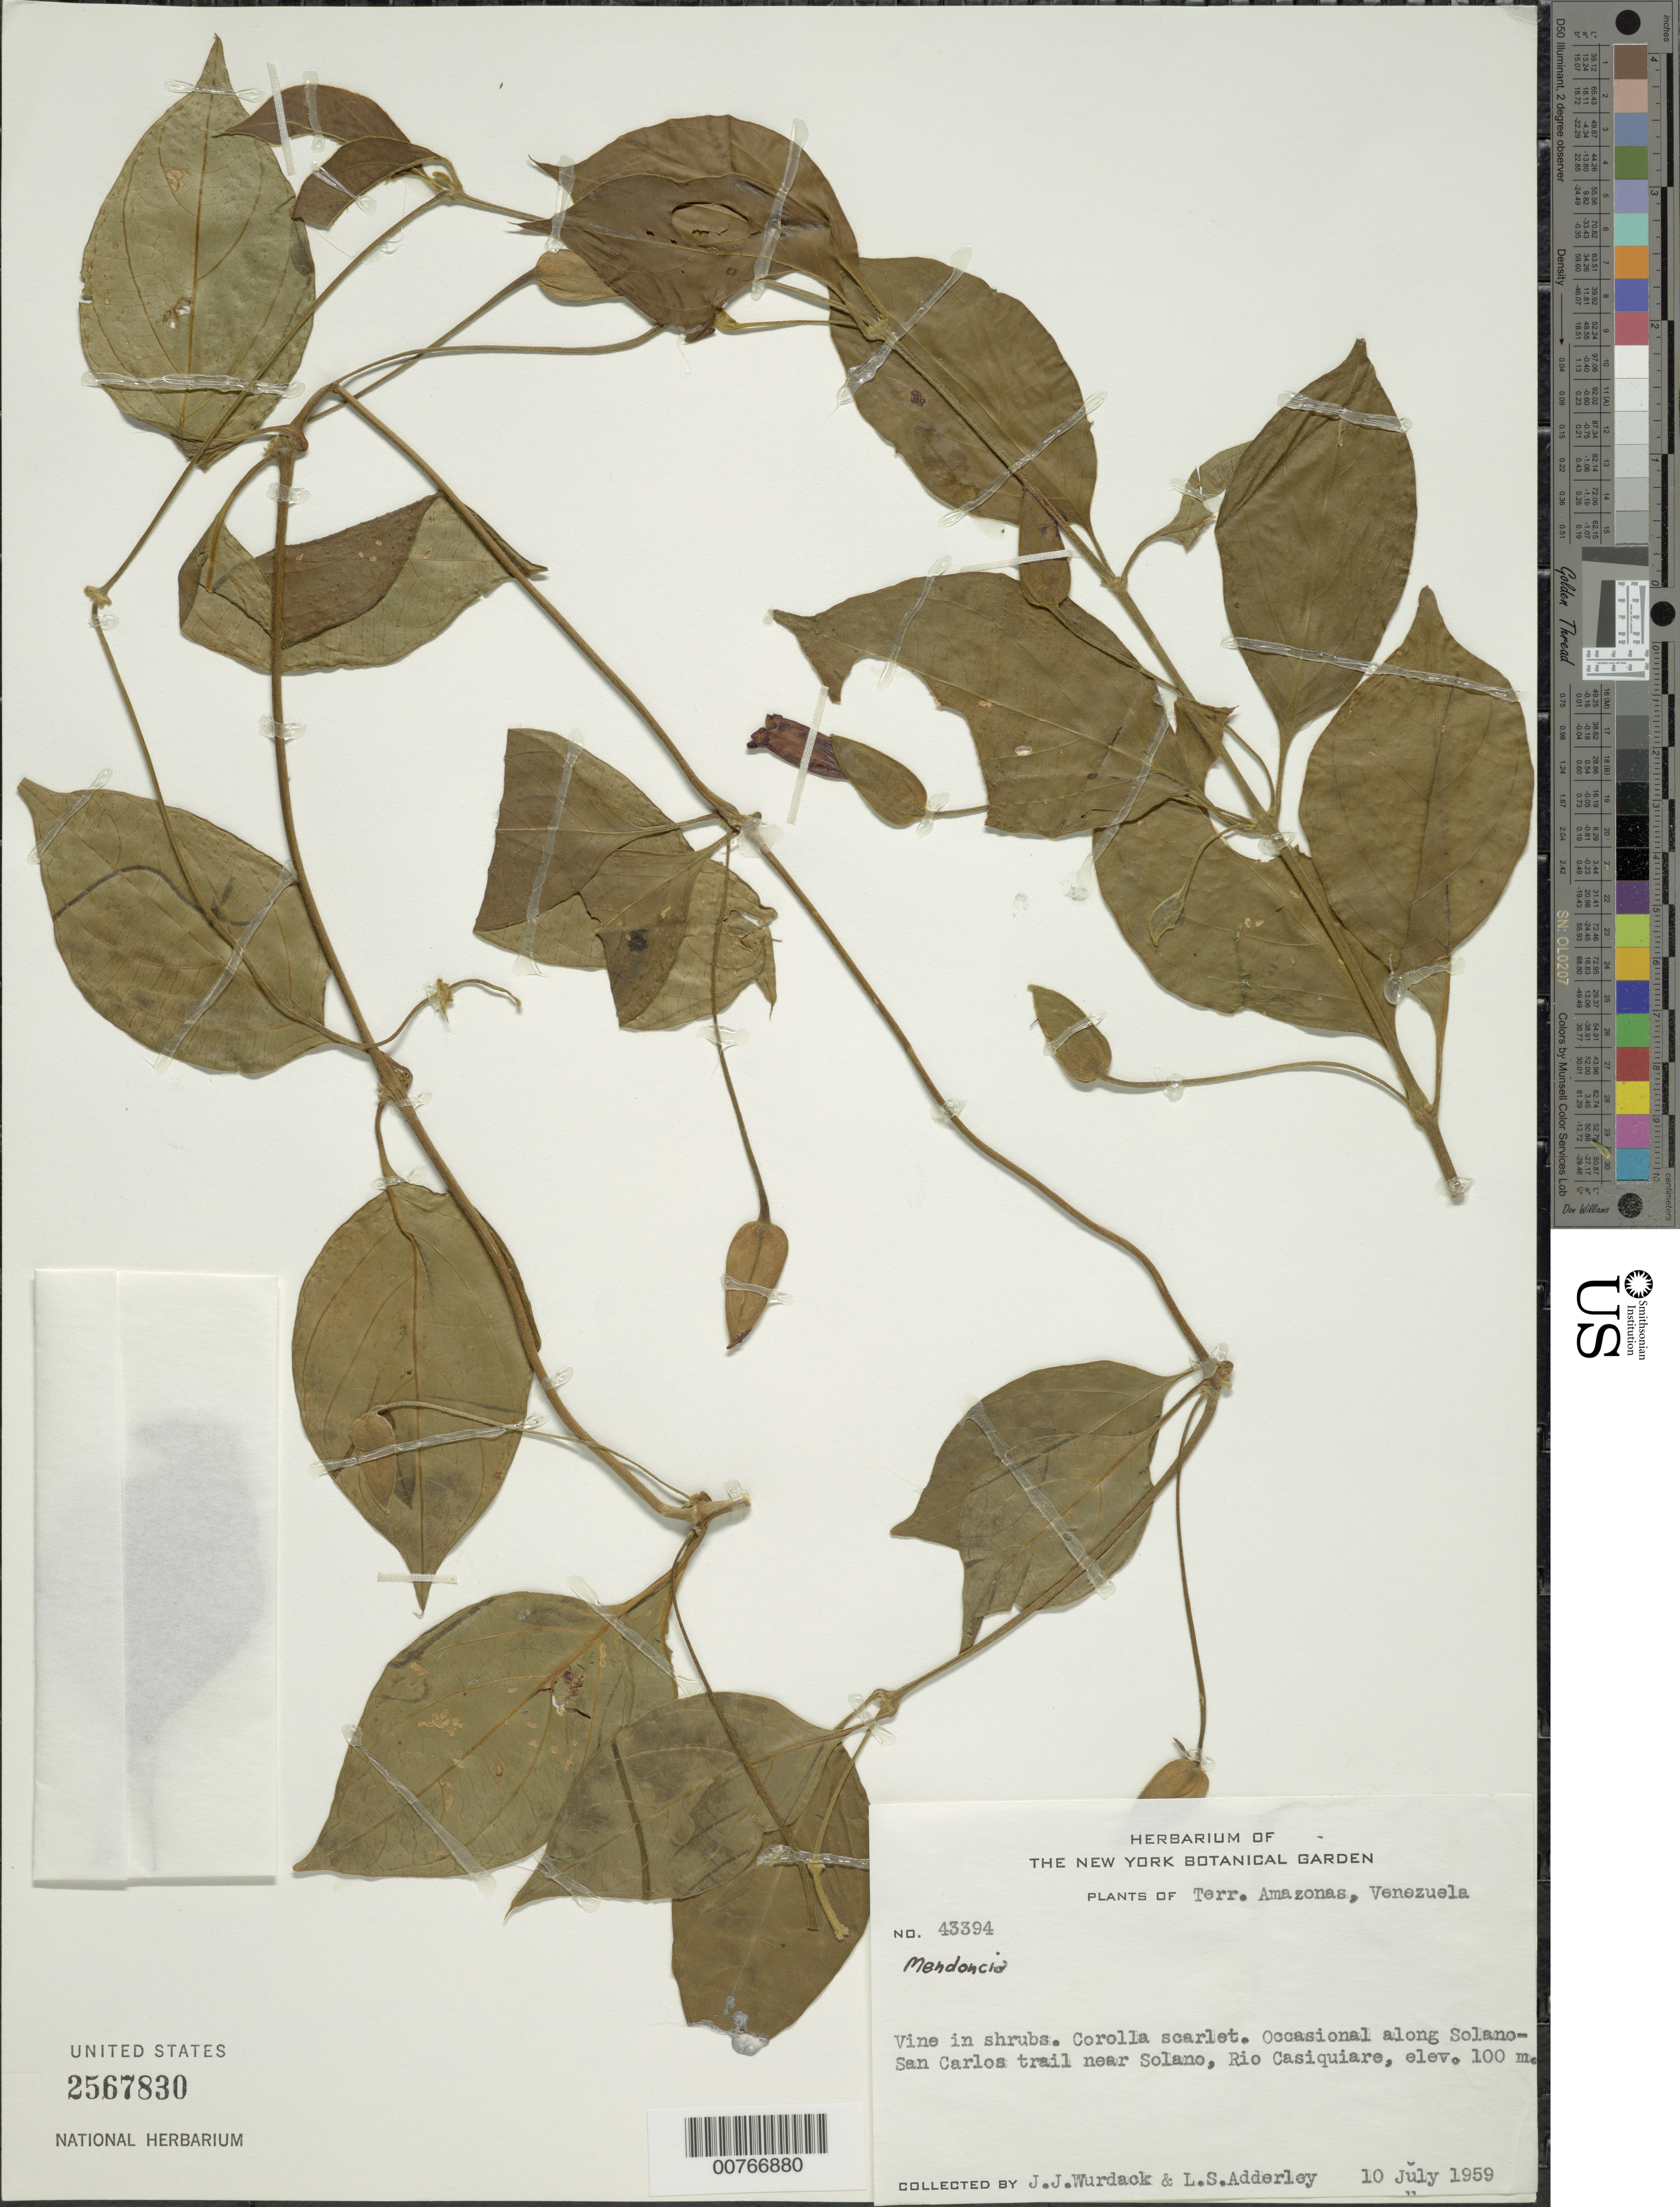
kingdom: Plantae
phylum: Tracheophyta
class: Magnoliopsida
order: Lamiales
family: Acanthaceae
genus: Mendoncia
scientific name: Mendoncia sprucei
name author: Lindau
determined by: Wasshausen, Dieter C., (BOT), Smithsonian Institution - National Museum of Natural History (UNITED STATES)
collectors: J. J. Wurdack & L. S. Adderley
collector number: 43394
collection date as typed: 10-Jul-59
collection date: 1959-07-10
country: Venezuela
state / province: Amazonas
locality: Solano-San Carlos trail near Solano, Río Casiquiare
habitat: Along trail near river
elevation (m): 100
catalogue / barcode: US 2567830